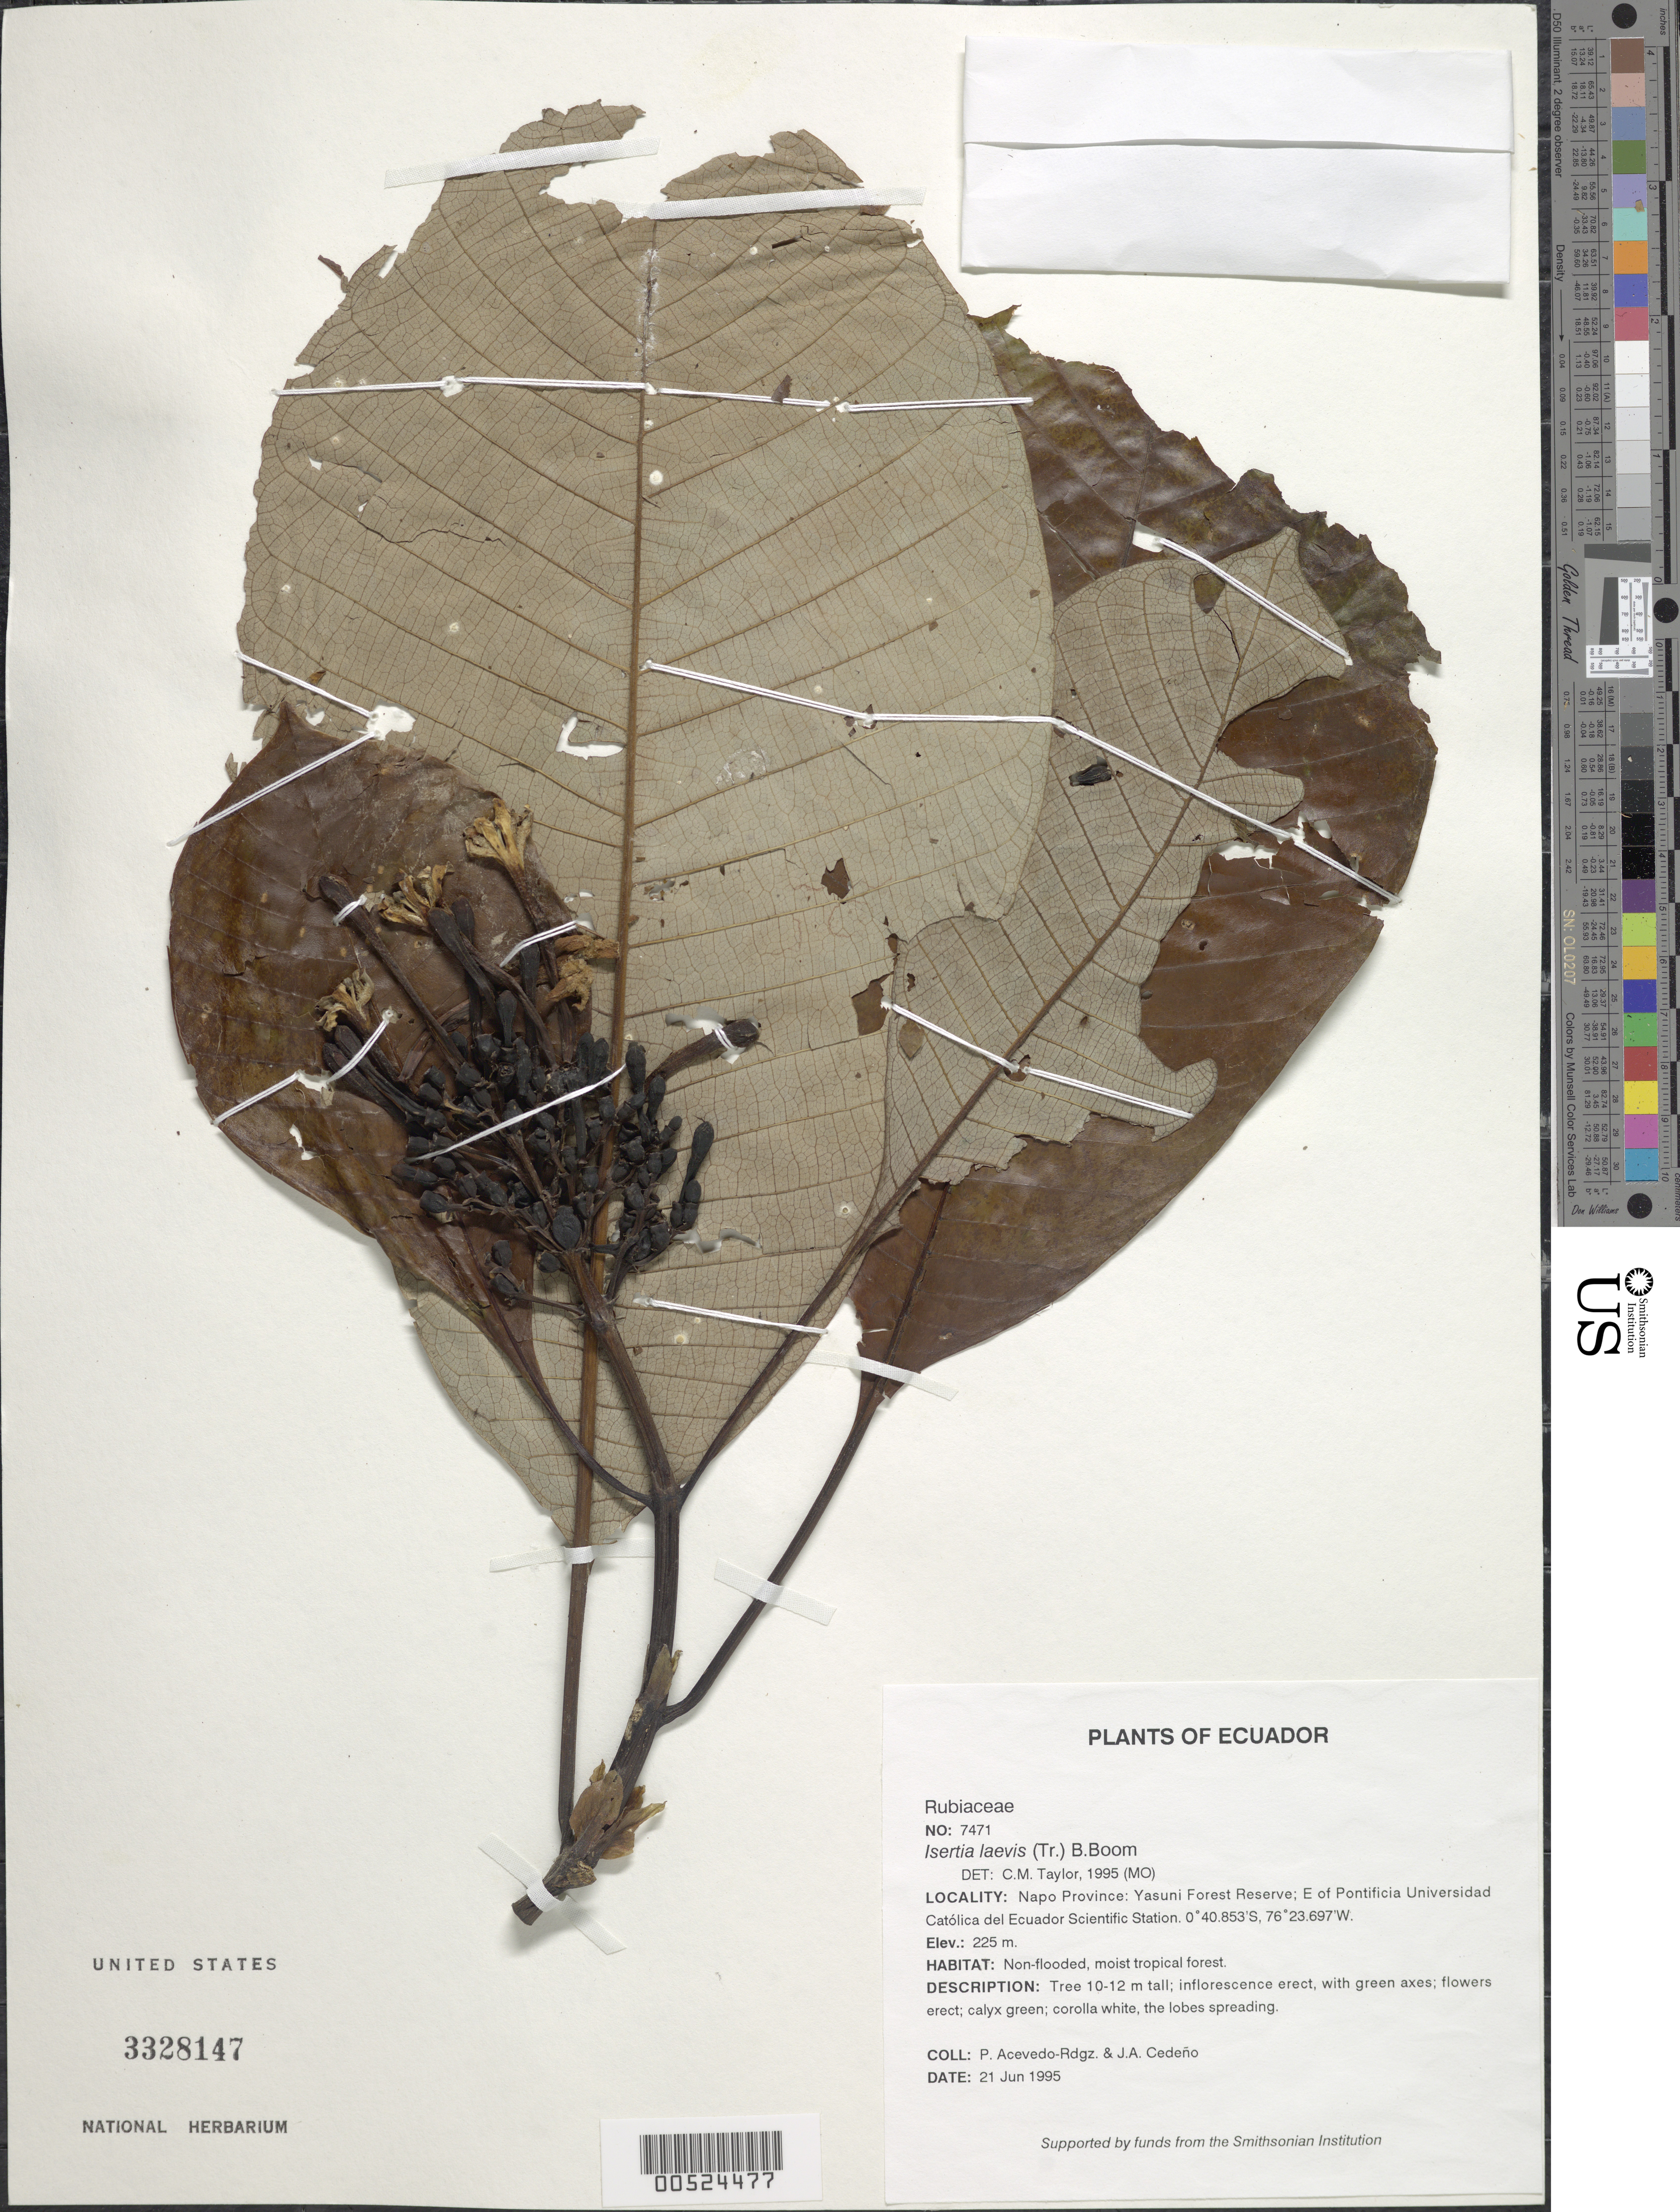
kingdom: Plantae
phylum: Tracheophyta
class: Magnoliopsida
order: Gentianales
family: Rubiaceae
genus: Isertia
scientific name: Isertia laevis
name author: (Triana) B.M. Boom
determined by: Taylor, Charlotte M.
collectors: P. Acevedo-Rodr. & J. A. Cedeño M.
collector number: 7471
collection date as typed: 21 Jun 1995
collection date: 1995-06-21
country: Ecuador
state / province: Napo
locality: Napo Province: Yasuni Forest Reserve; E of Pontificia Universidad Católica del Ecuador Scientific Station.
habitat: Non-flooded, moist tropical forest.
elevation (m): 225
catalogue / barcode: US 3328147